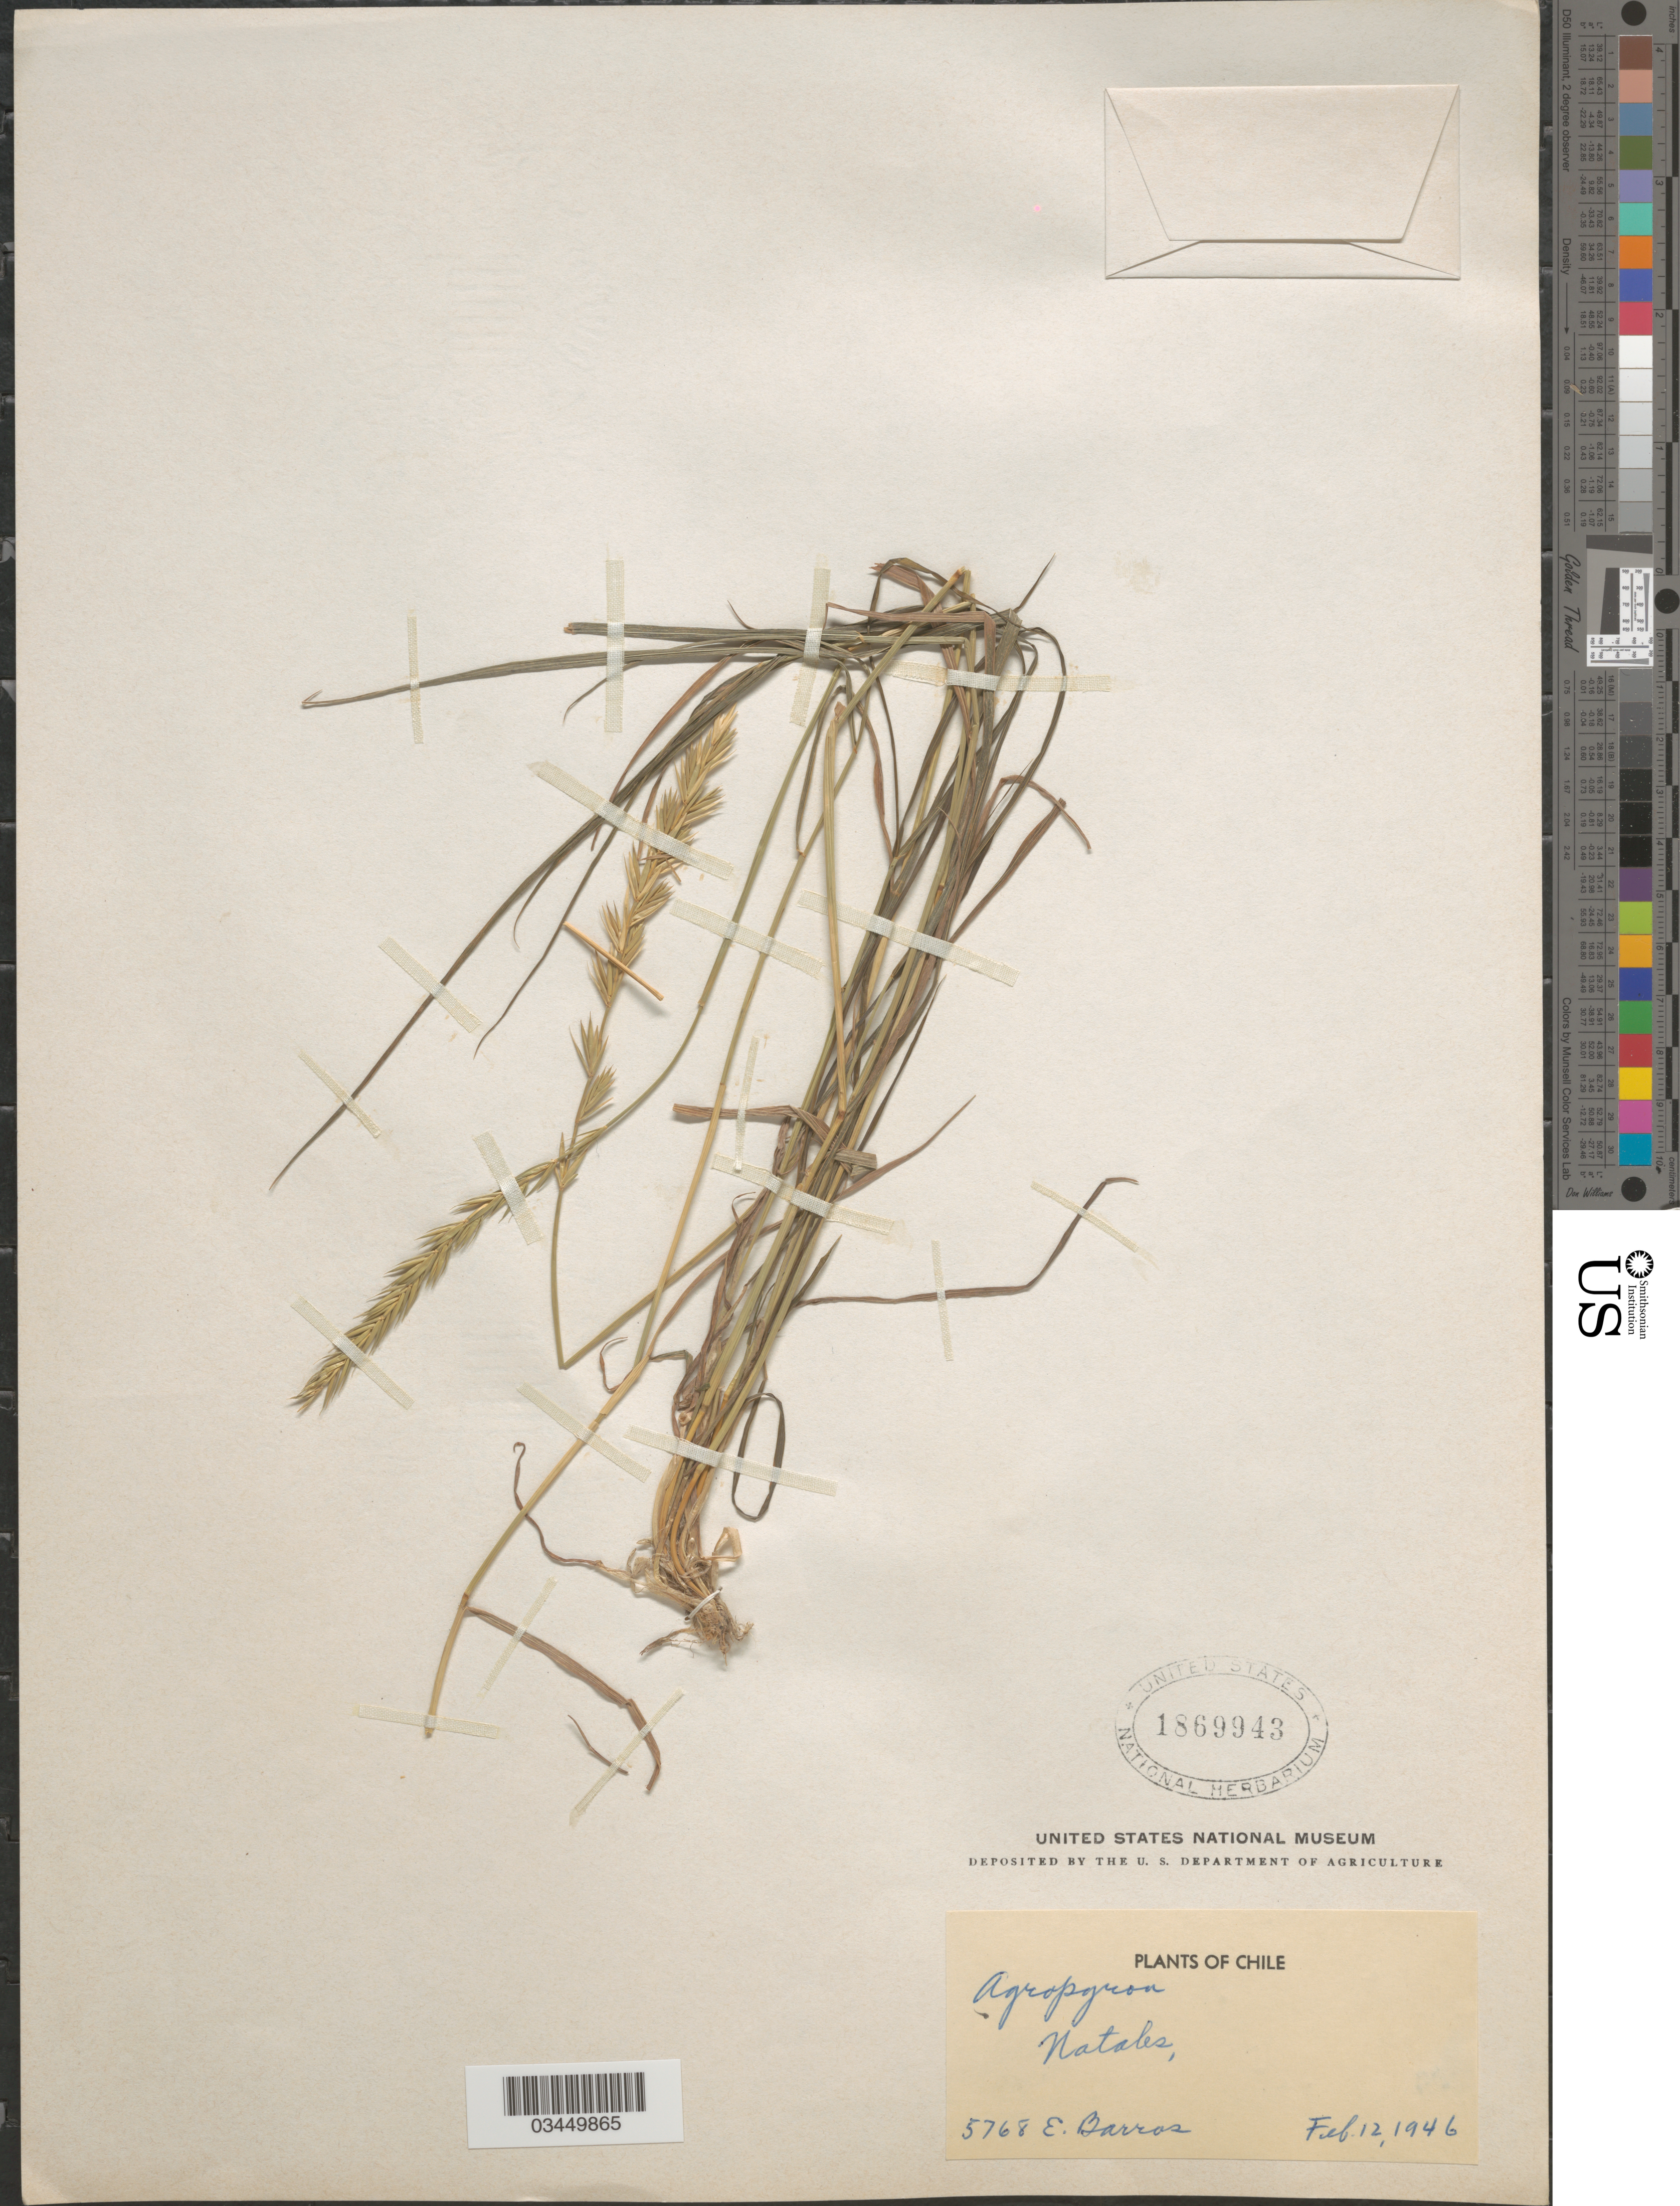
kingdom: Plantae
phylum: Tracheophyta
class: Liliopsida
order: Poales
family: Poaceae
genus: Elymus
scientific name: Elymus sp.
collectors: E. Barros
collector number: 5768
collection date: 1946-02-12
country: Chile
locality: Natales.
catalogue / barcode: US 1869943